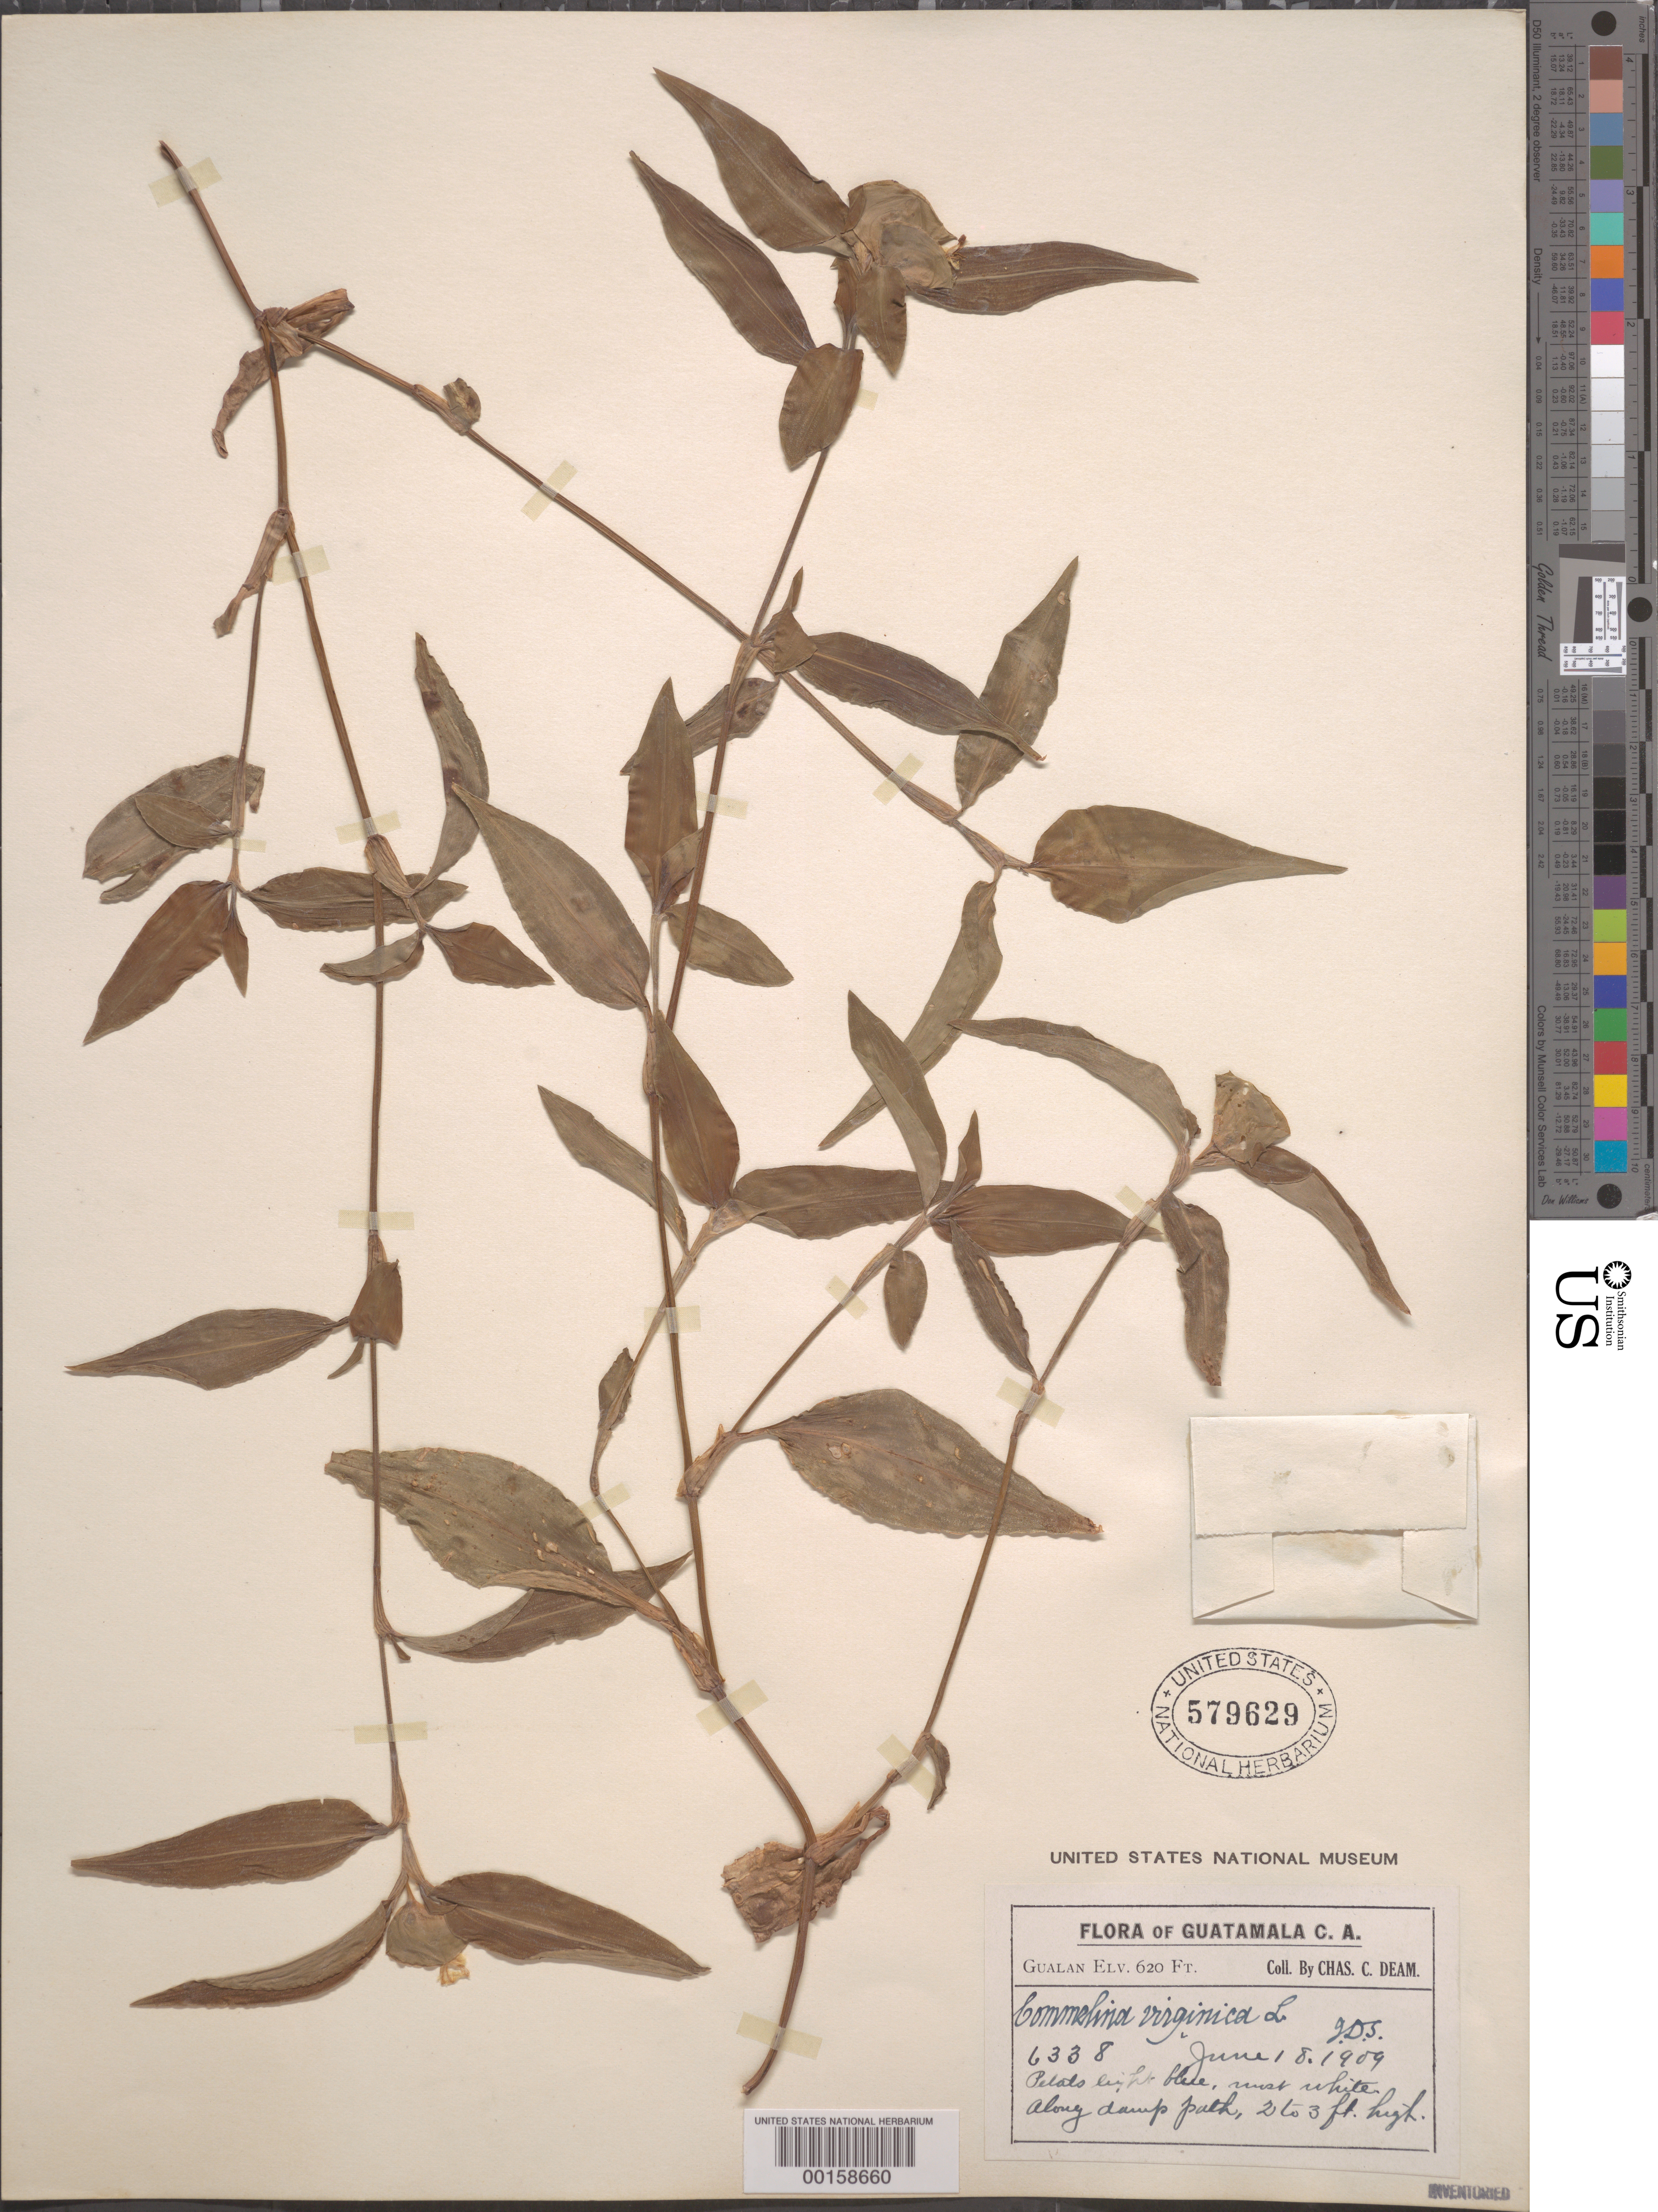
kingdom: Plantae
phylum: Tracheophyta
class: Liliopsida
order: Commelinales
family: Commelinaceae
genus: Commelina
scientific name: Commelina erecta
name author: L.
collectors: C. C. Deam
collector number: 6338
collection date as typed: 18 Jun 1909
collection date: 1909-06-18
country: Guatemala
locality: Gualan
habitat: Moist soil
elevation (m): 189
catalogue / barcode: US 579629